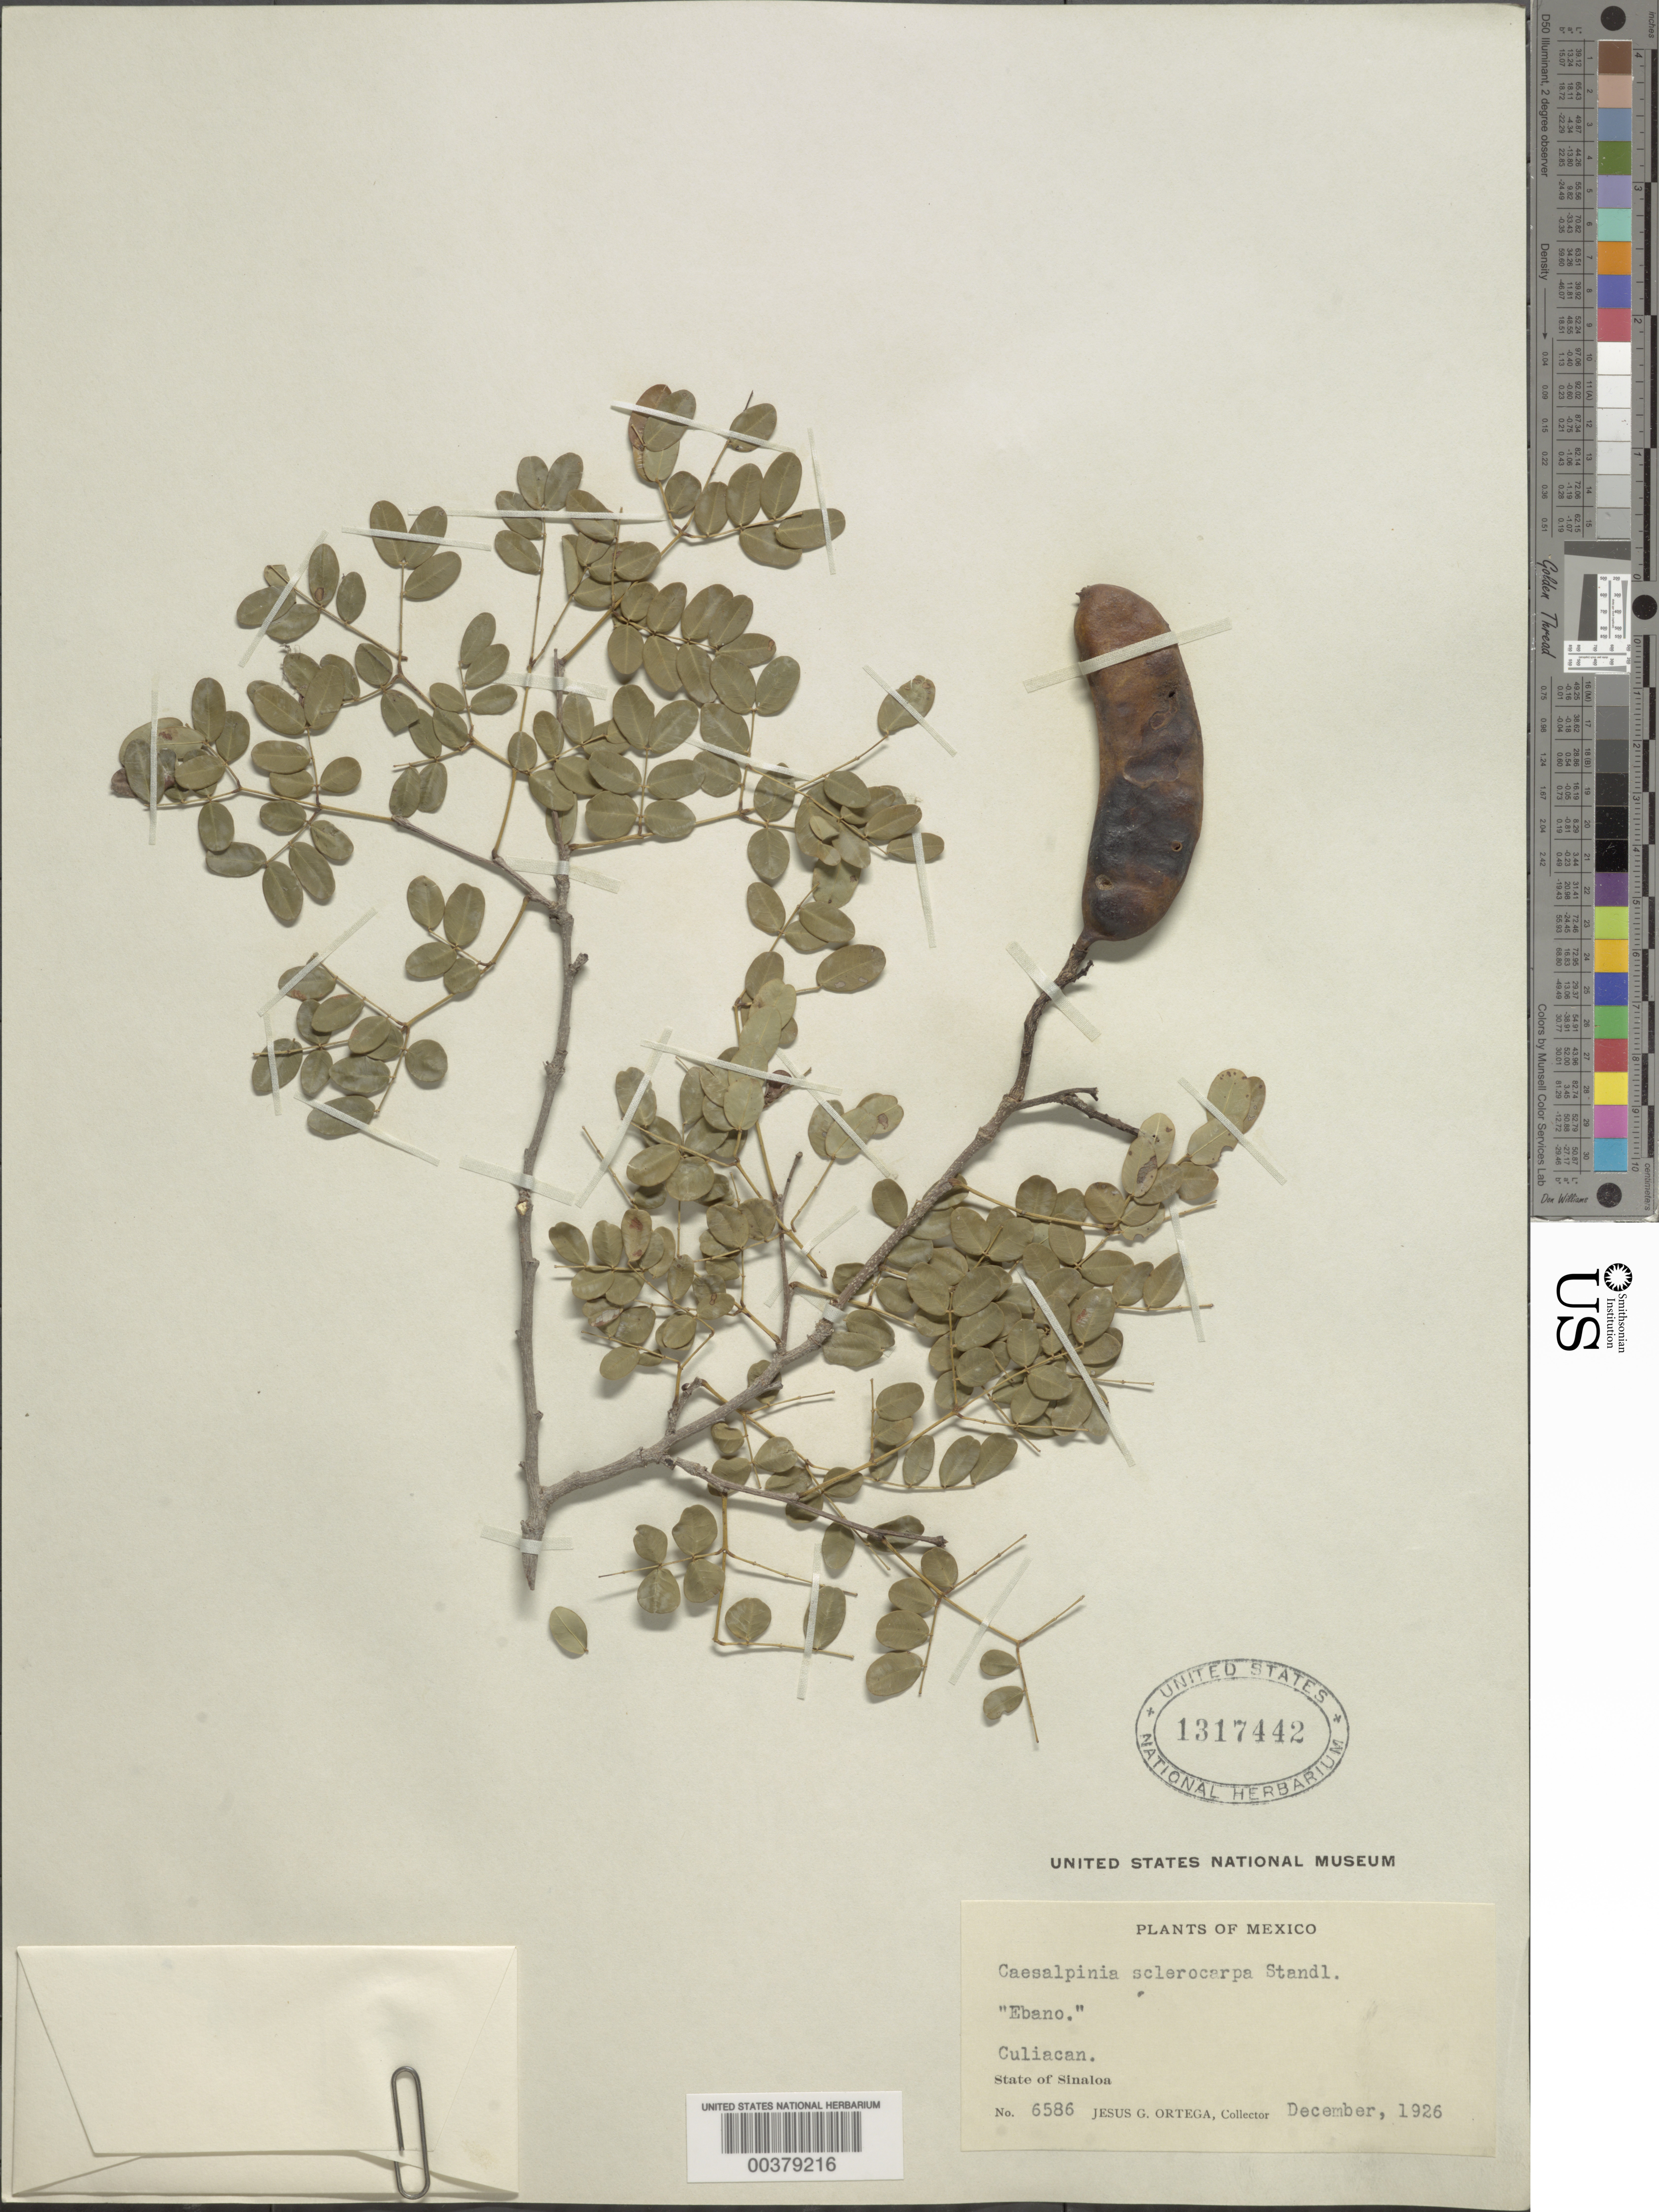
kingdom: Plantae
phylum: Tracheophyta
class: Magnoliopsida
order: Fabales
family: Fabaceae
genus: Caesalpinia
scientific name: Caesalpinia sclerocarpa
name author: Standl.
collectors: J. Ortega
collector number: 6586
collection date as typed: Dec 1926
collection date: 1926-12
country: Mexico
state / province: Sinaloa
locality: Culiacan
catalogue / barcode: US 1317442